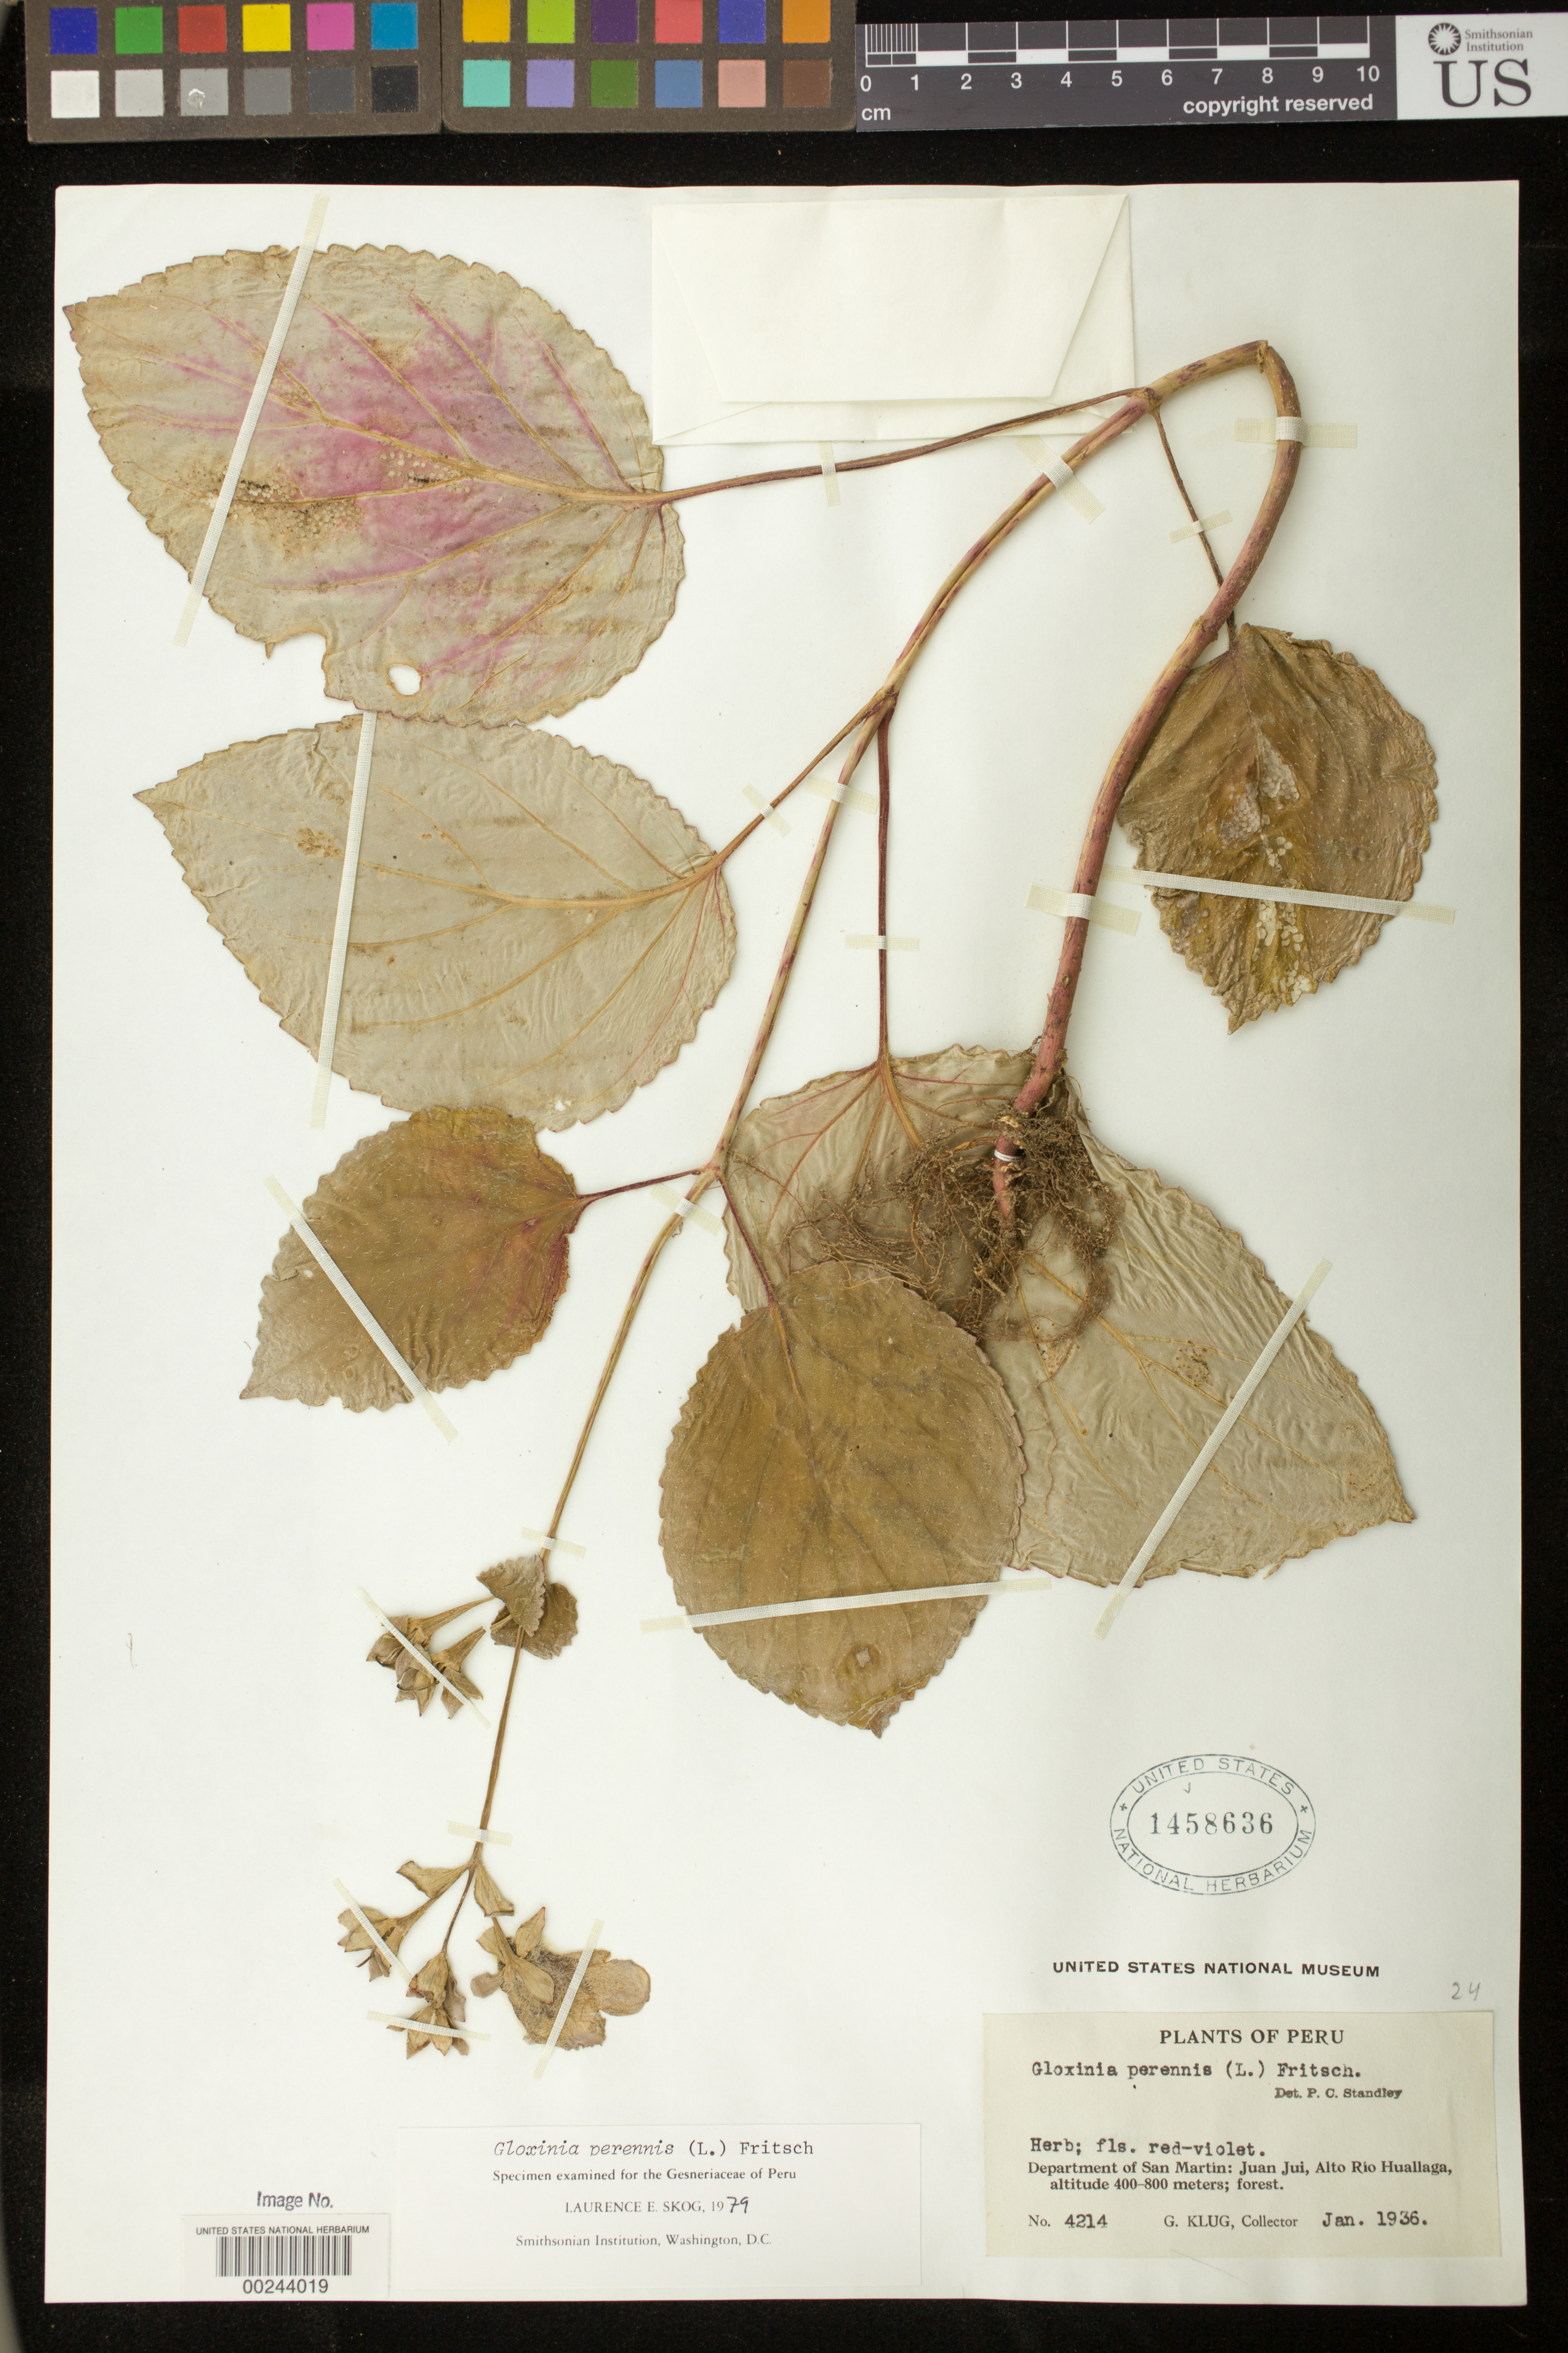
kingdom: Plantae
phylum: Tracheophyta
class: Magnoliopsida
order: Lamiales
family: Gesneriaceae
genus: Gloxinia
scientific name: Gloxinia perennis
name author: (L.) Fritsch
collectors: G. Klug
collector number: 4214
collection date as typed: Jan 1936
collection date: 1936-01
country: Peru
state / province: San Martín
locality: Juan Jui, Alto Rio Huallaga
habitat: Forest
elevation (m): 400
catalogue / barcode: US 1458636